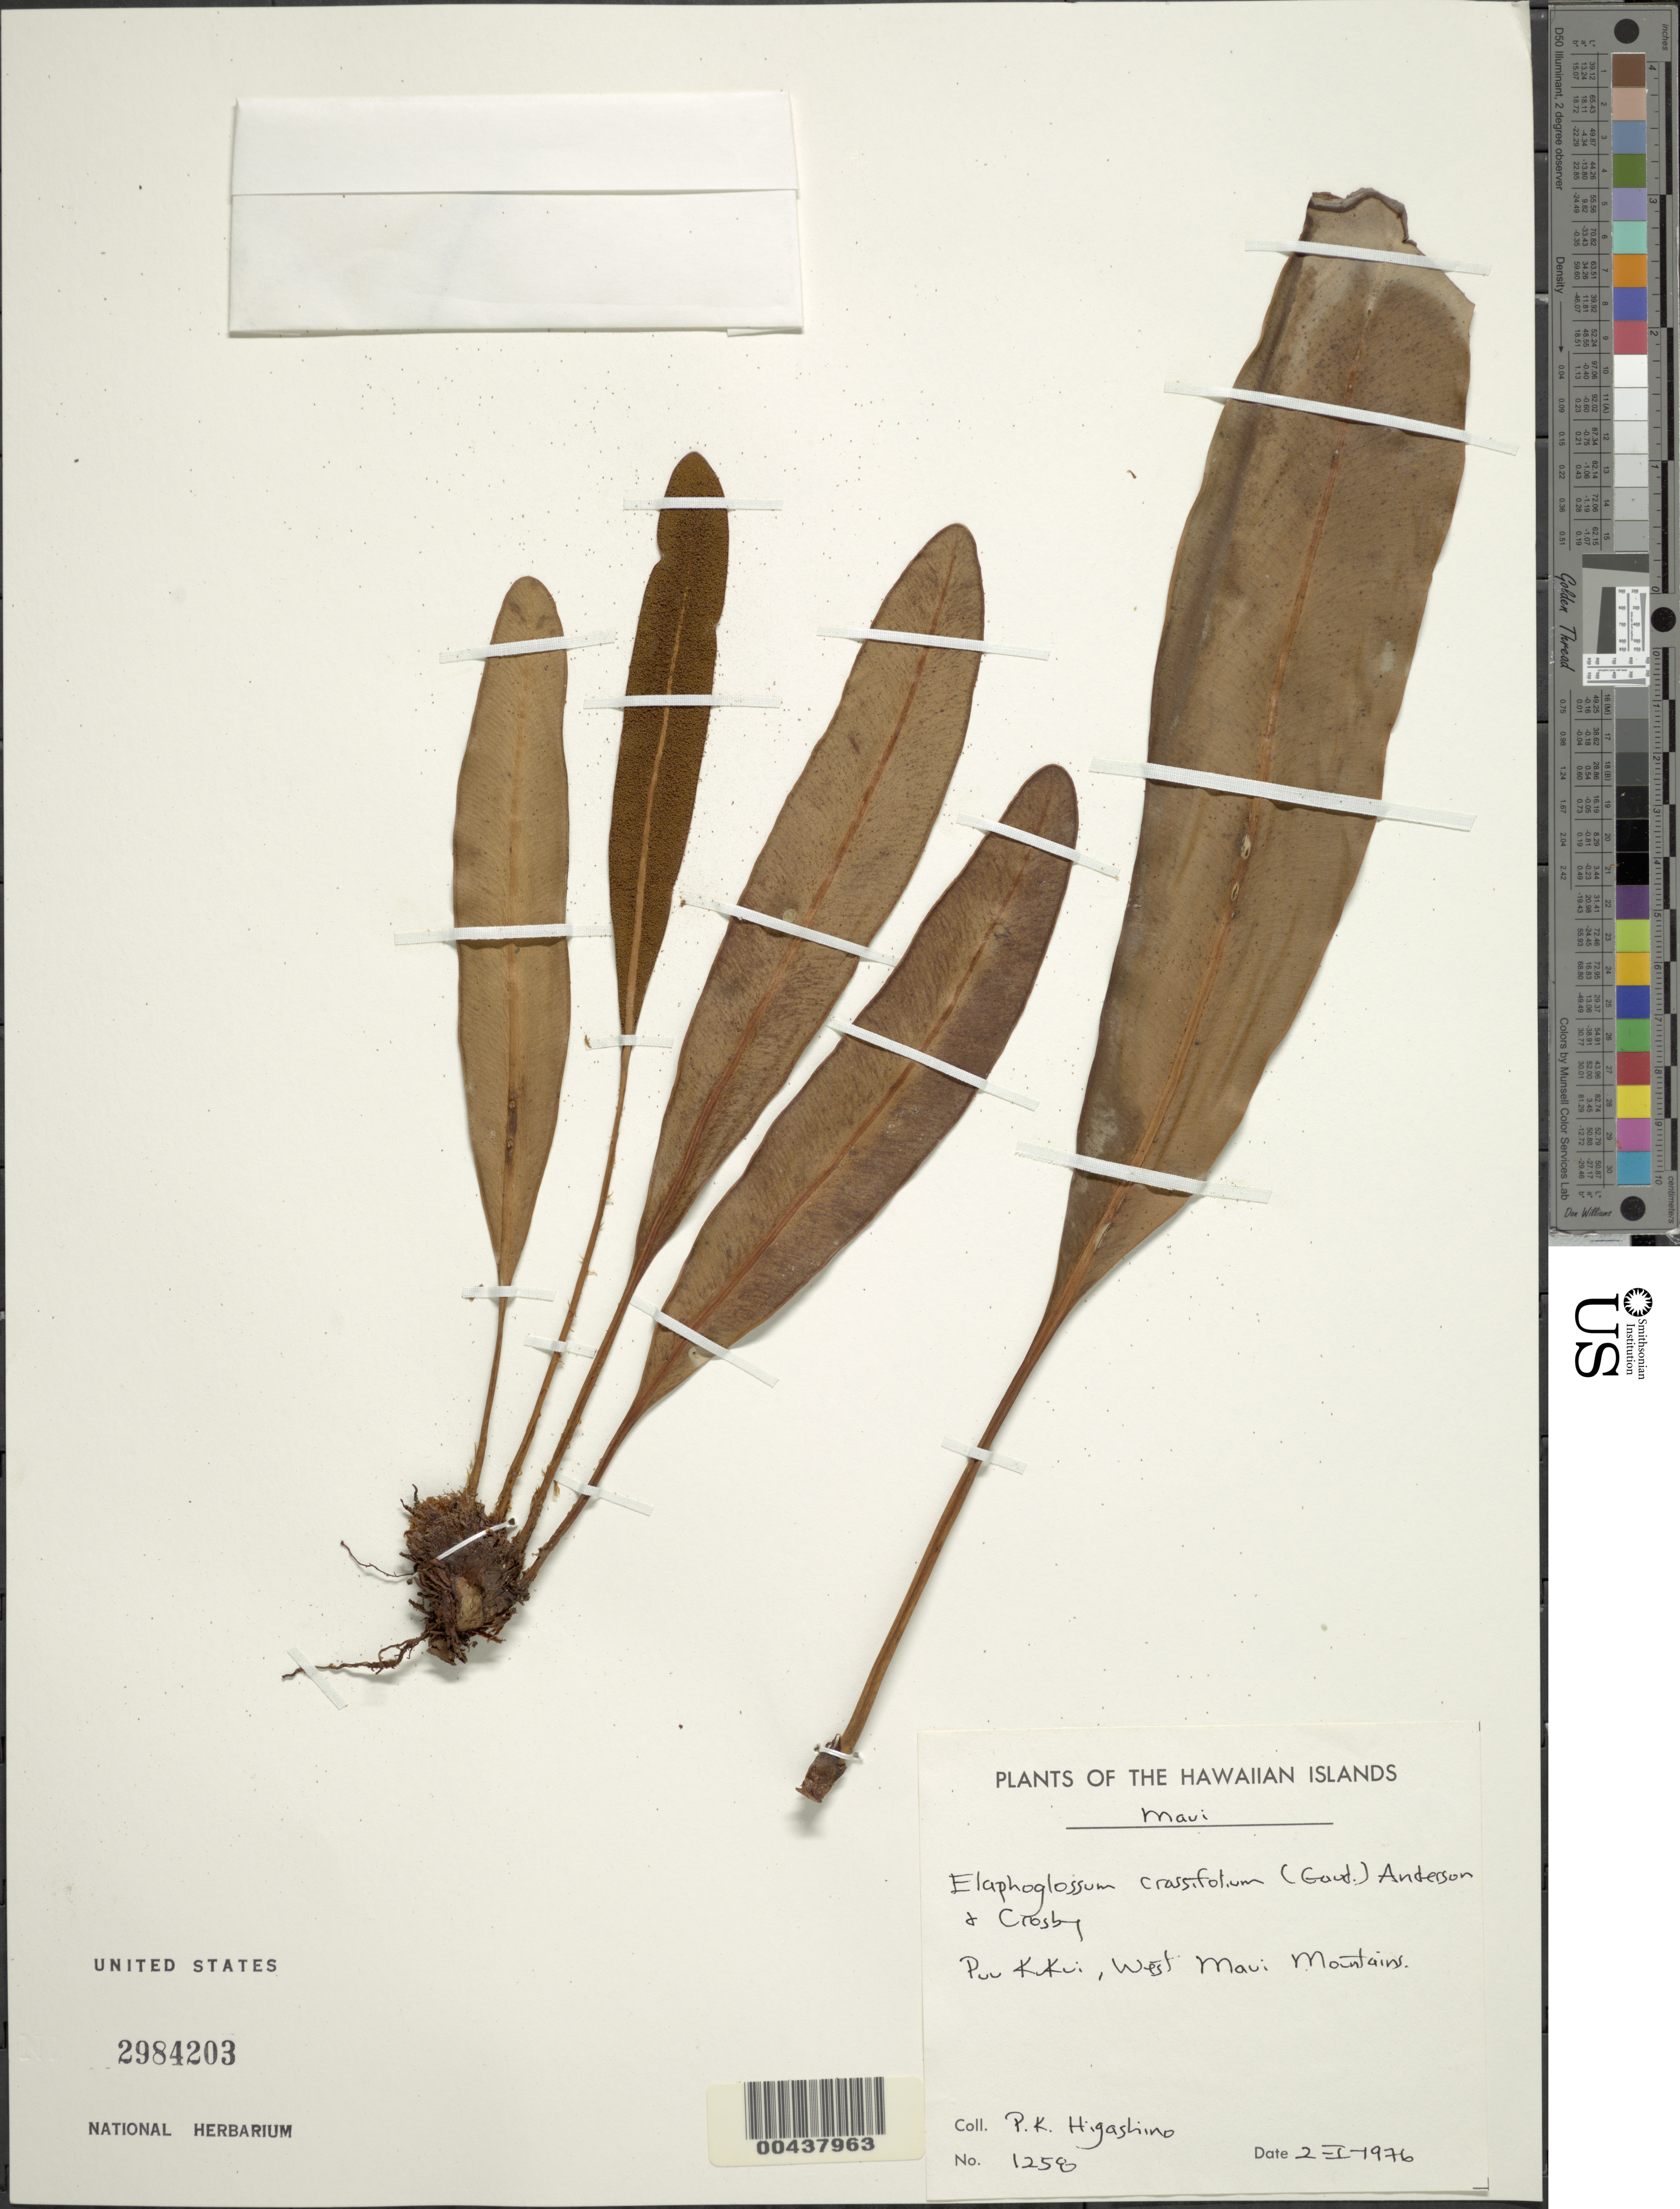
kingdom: Plantae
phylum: Tracheophyta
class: Polypodiopsida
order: Polypodiales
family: Dryopteridaceae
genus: Elaphoglossum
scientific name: Elaphoglossum crassifolium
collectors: P. Higashino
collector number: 1258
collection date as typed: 2 Jan 1976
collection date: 1976-01-02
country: United States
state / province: Hawaii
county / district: Maui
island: Maui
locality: Puu Kikui, W Maui Mountains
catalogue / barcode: US 2984203